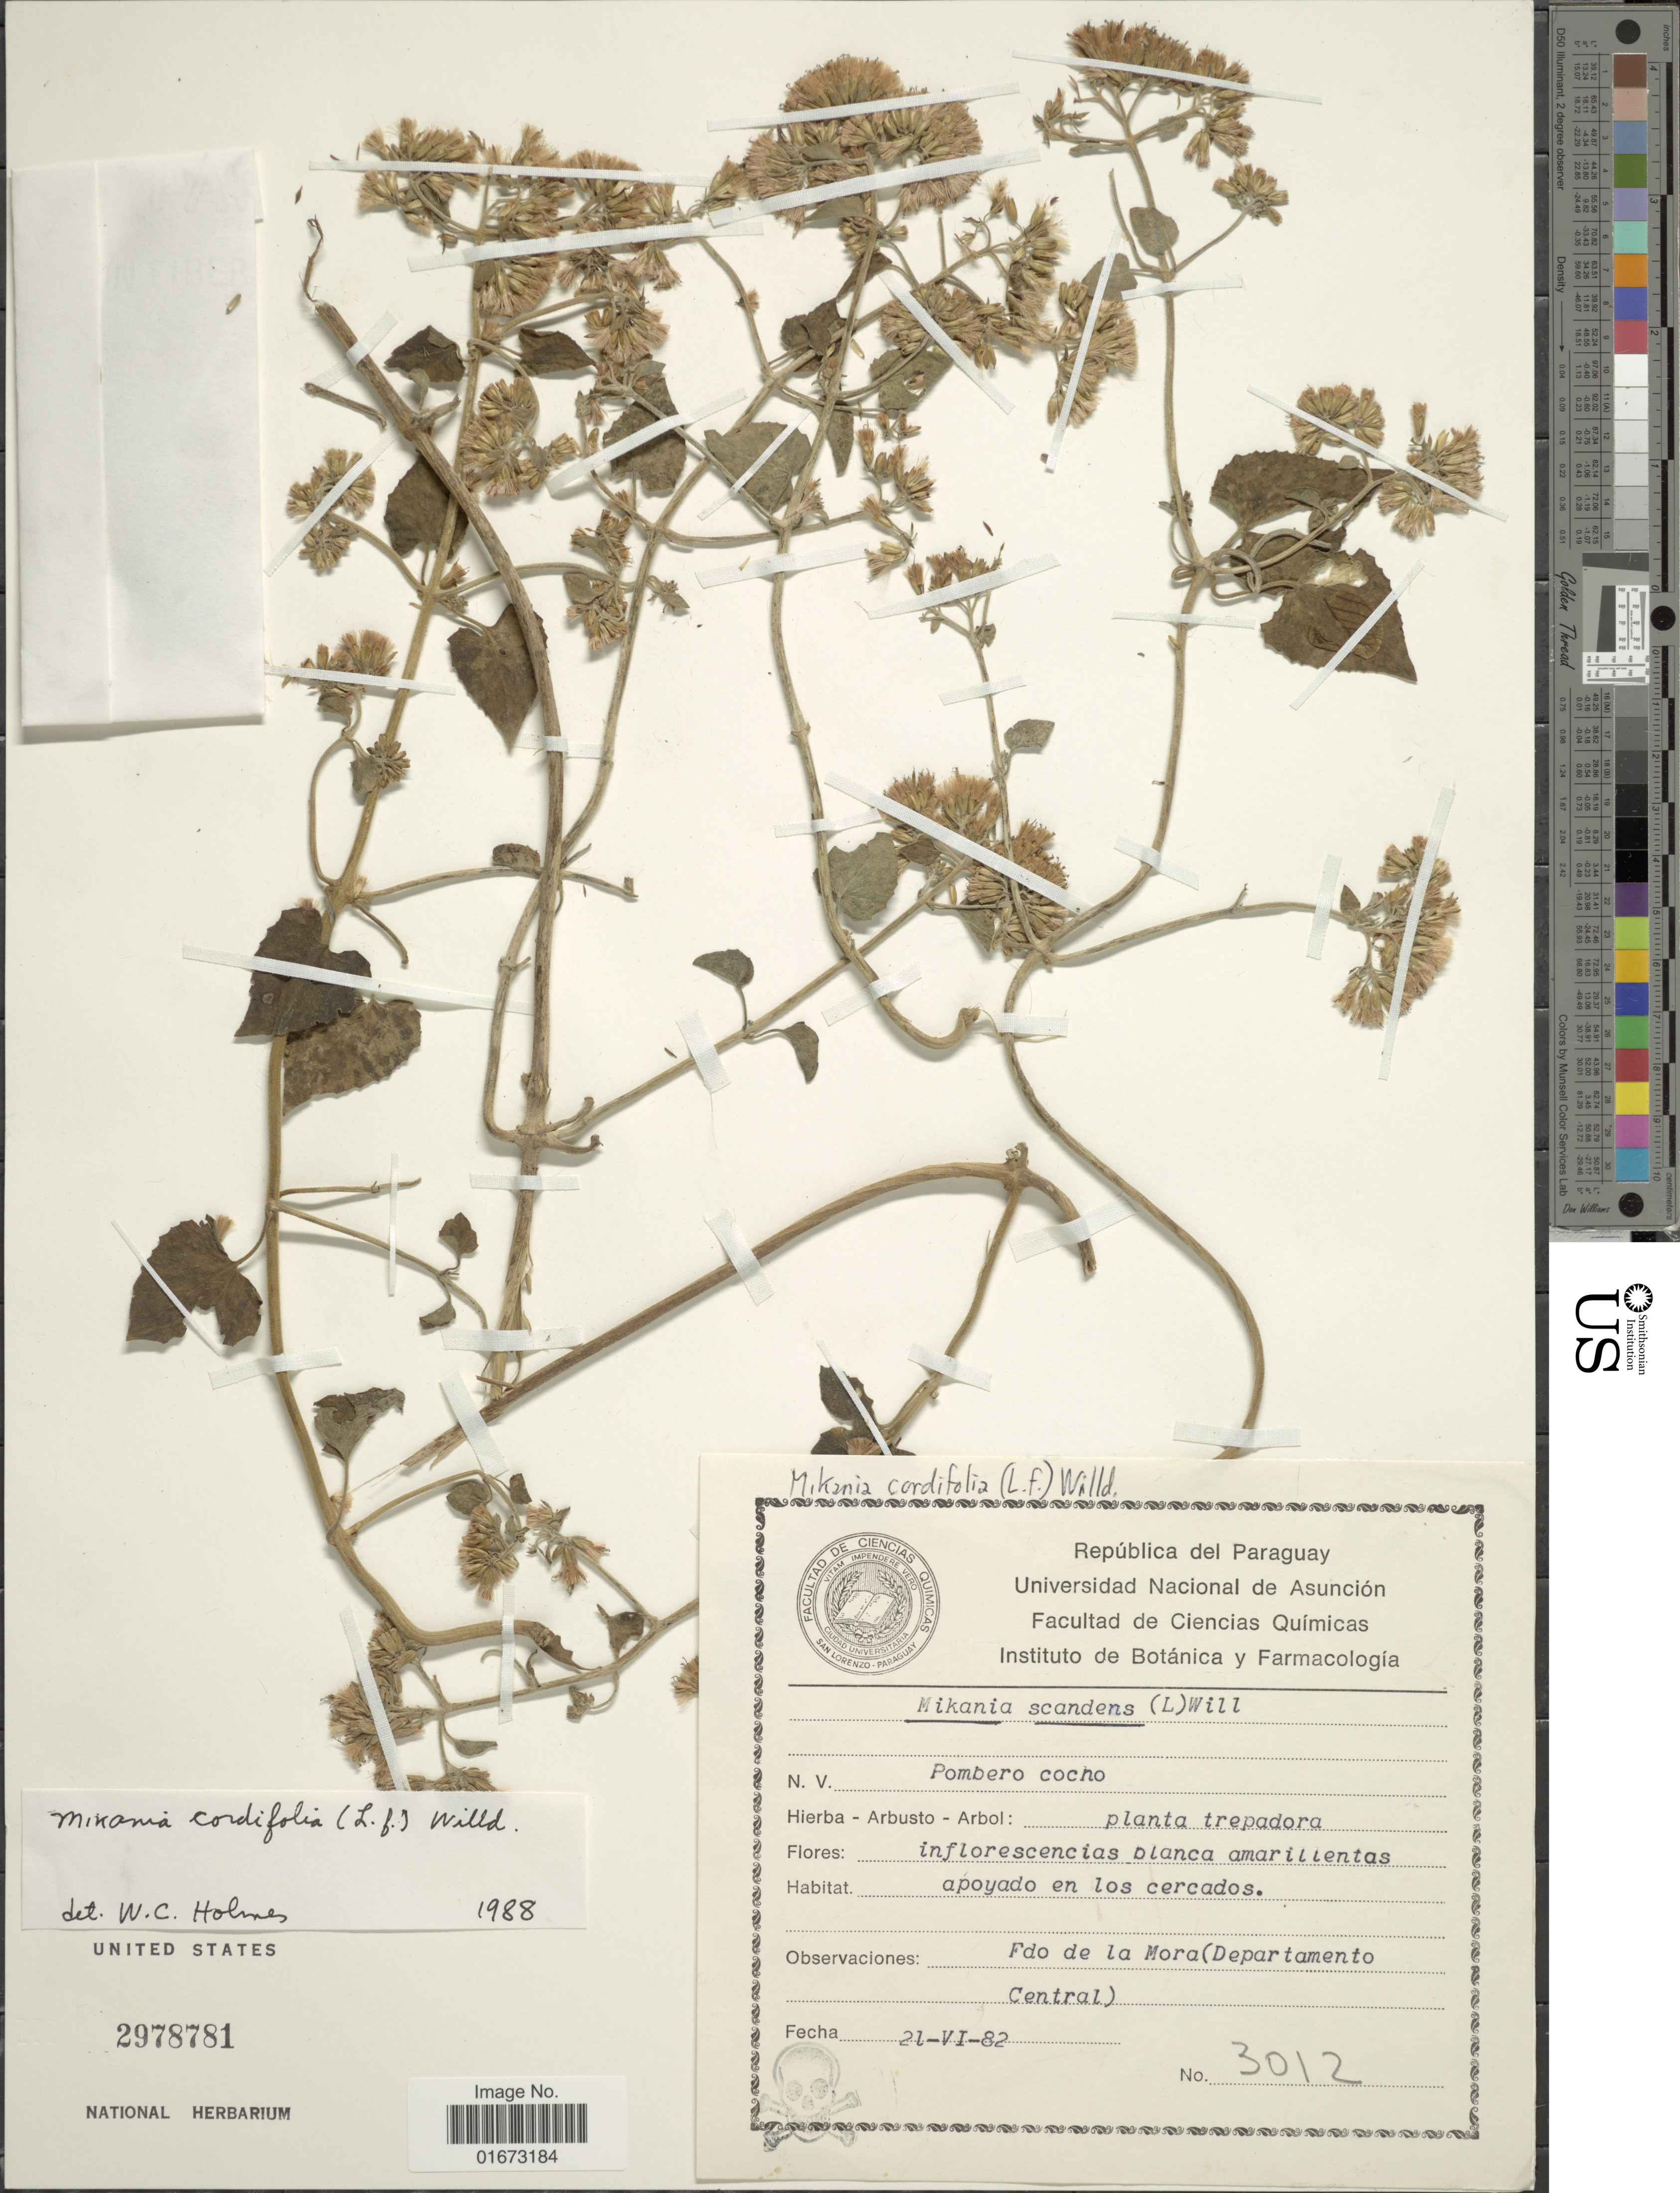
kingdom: Plantae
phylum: Tracheophyta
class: Magnoliopsida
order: Asterales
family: Asteraceae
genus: Mikania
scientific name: Mikania cordifolia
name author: Kunth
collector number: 3012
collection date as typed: Transcribed d/m/y: 21/6/82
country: Paraguay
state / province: Central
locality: Fdo de la Mora (Departamento Central)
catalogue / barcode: US 2978781